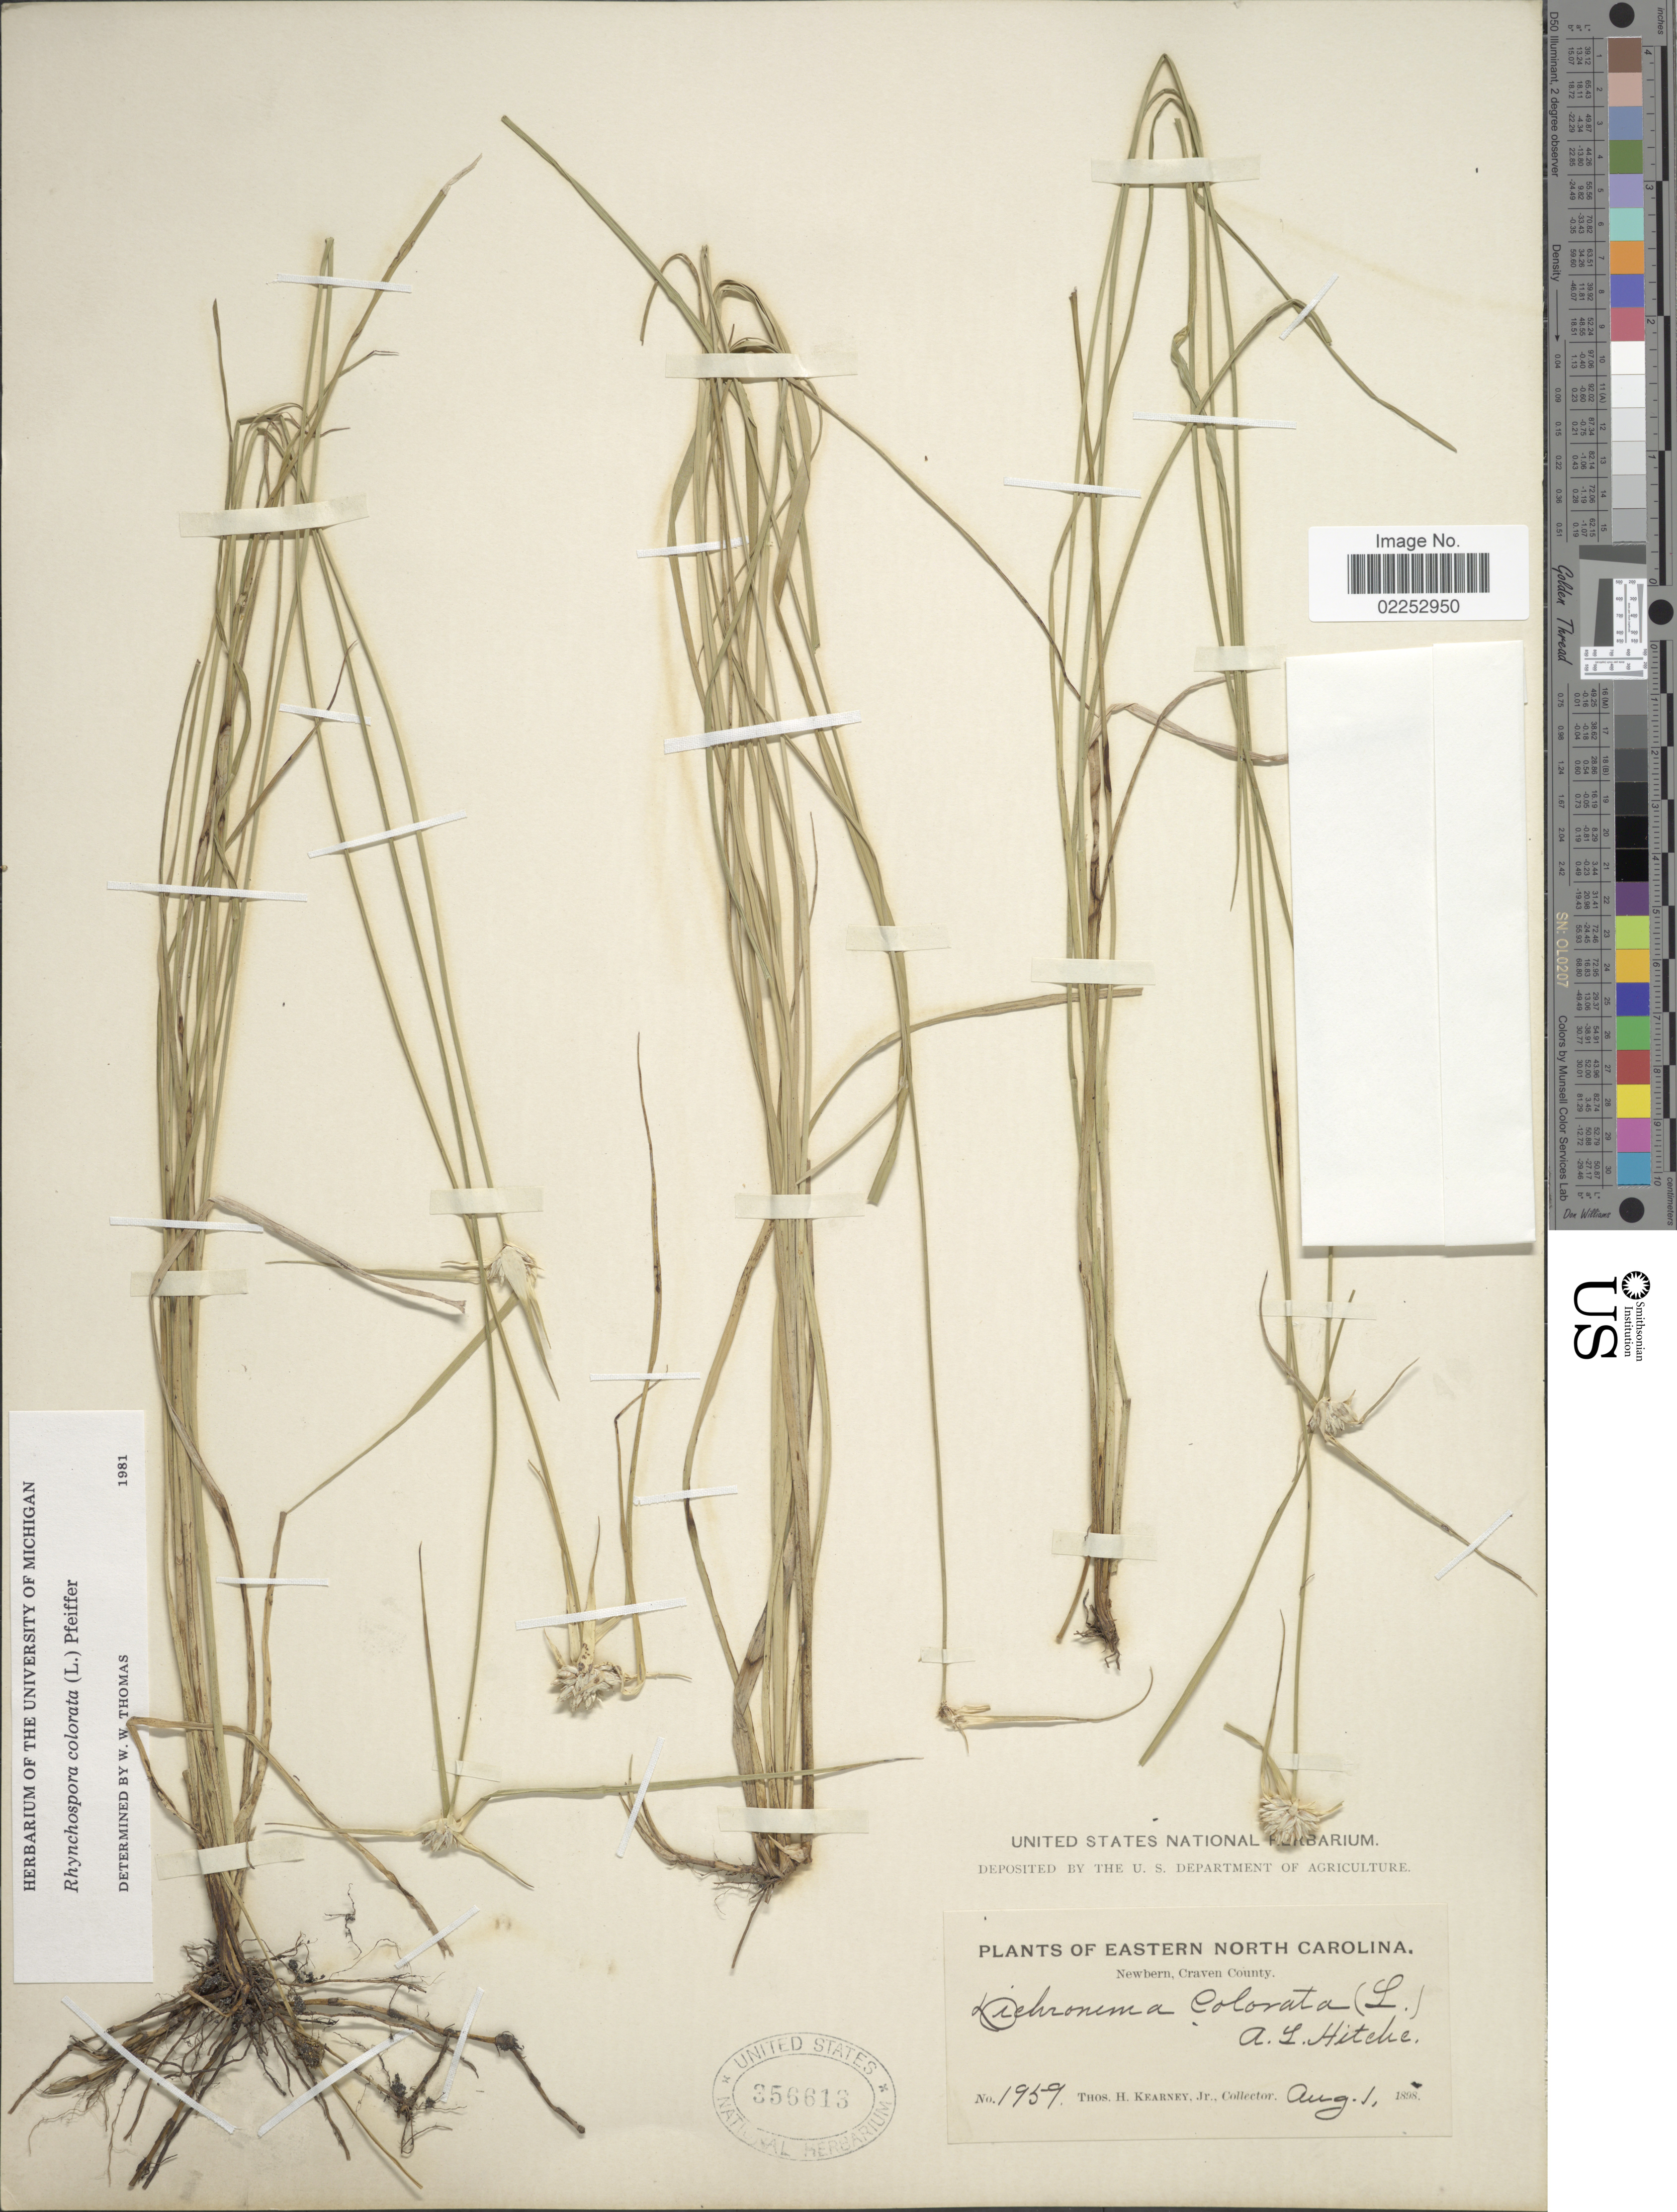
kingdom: Plantae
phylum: Tracheophyta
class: Liliopsida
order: Poales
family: Cyperaceae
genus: Rhynchospora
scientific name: Rhynchospora colorata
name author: (L.) H. Pfeiff.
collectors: T. H. Kearney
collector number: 1959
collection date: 1898-08-01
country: United States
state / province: North Carolina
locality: Eastern North Carolina. Newbern, Craven County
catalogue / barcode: US 356613